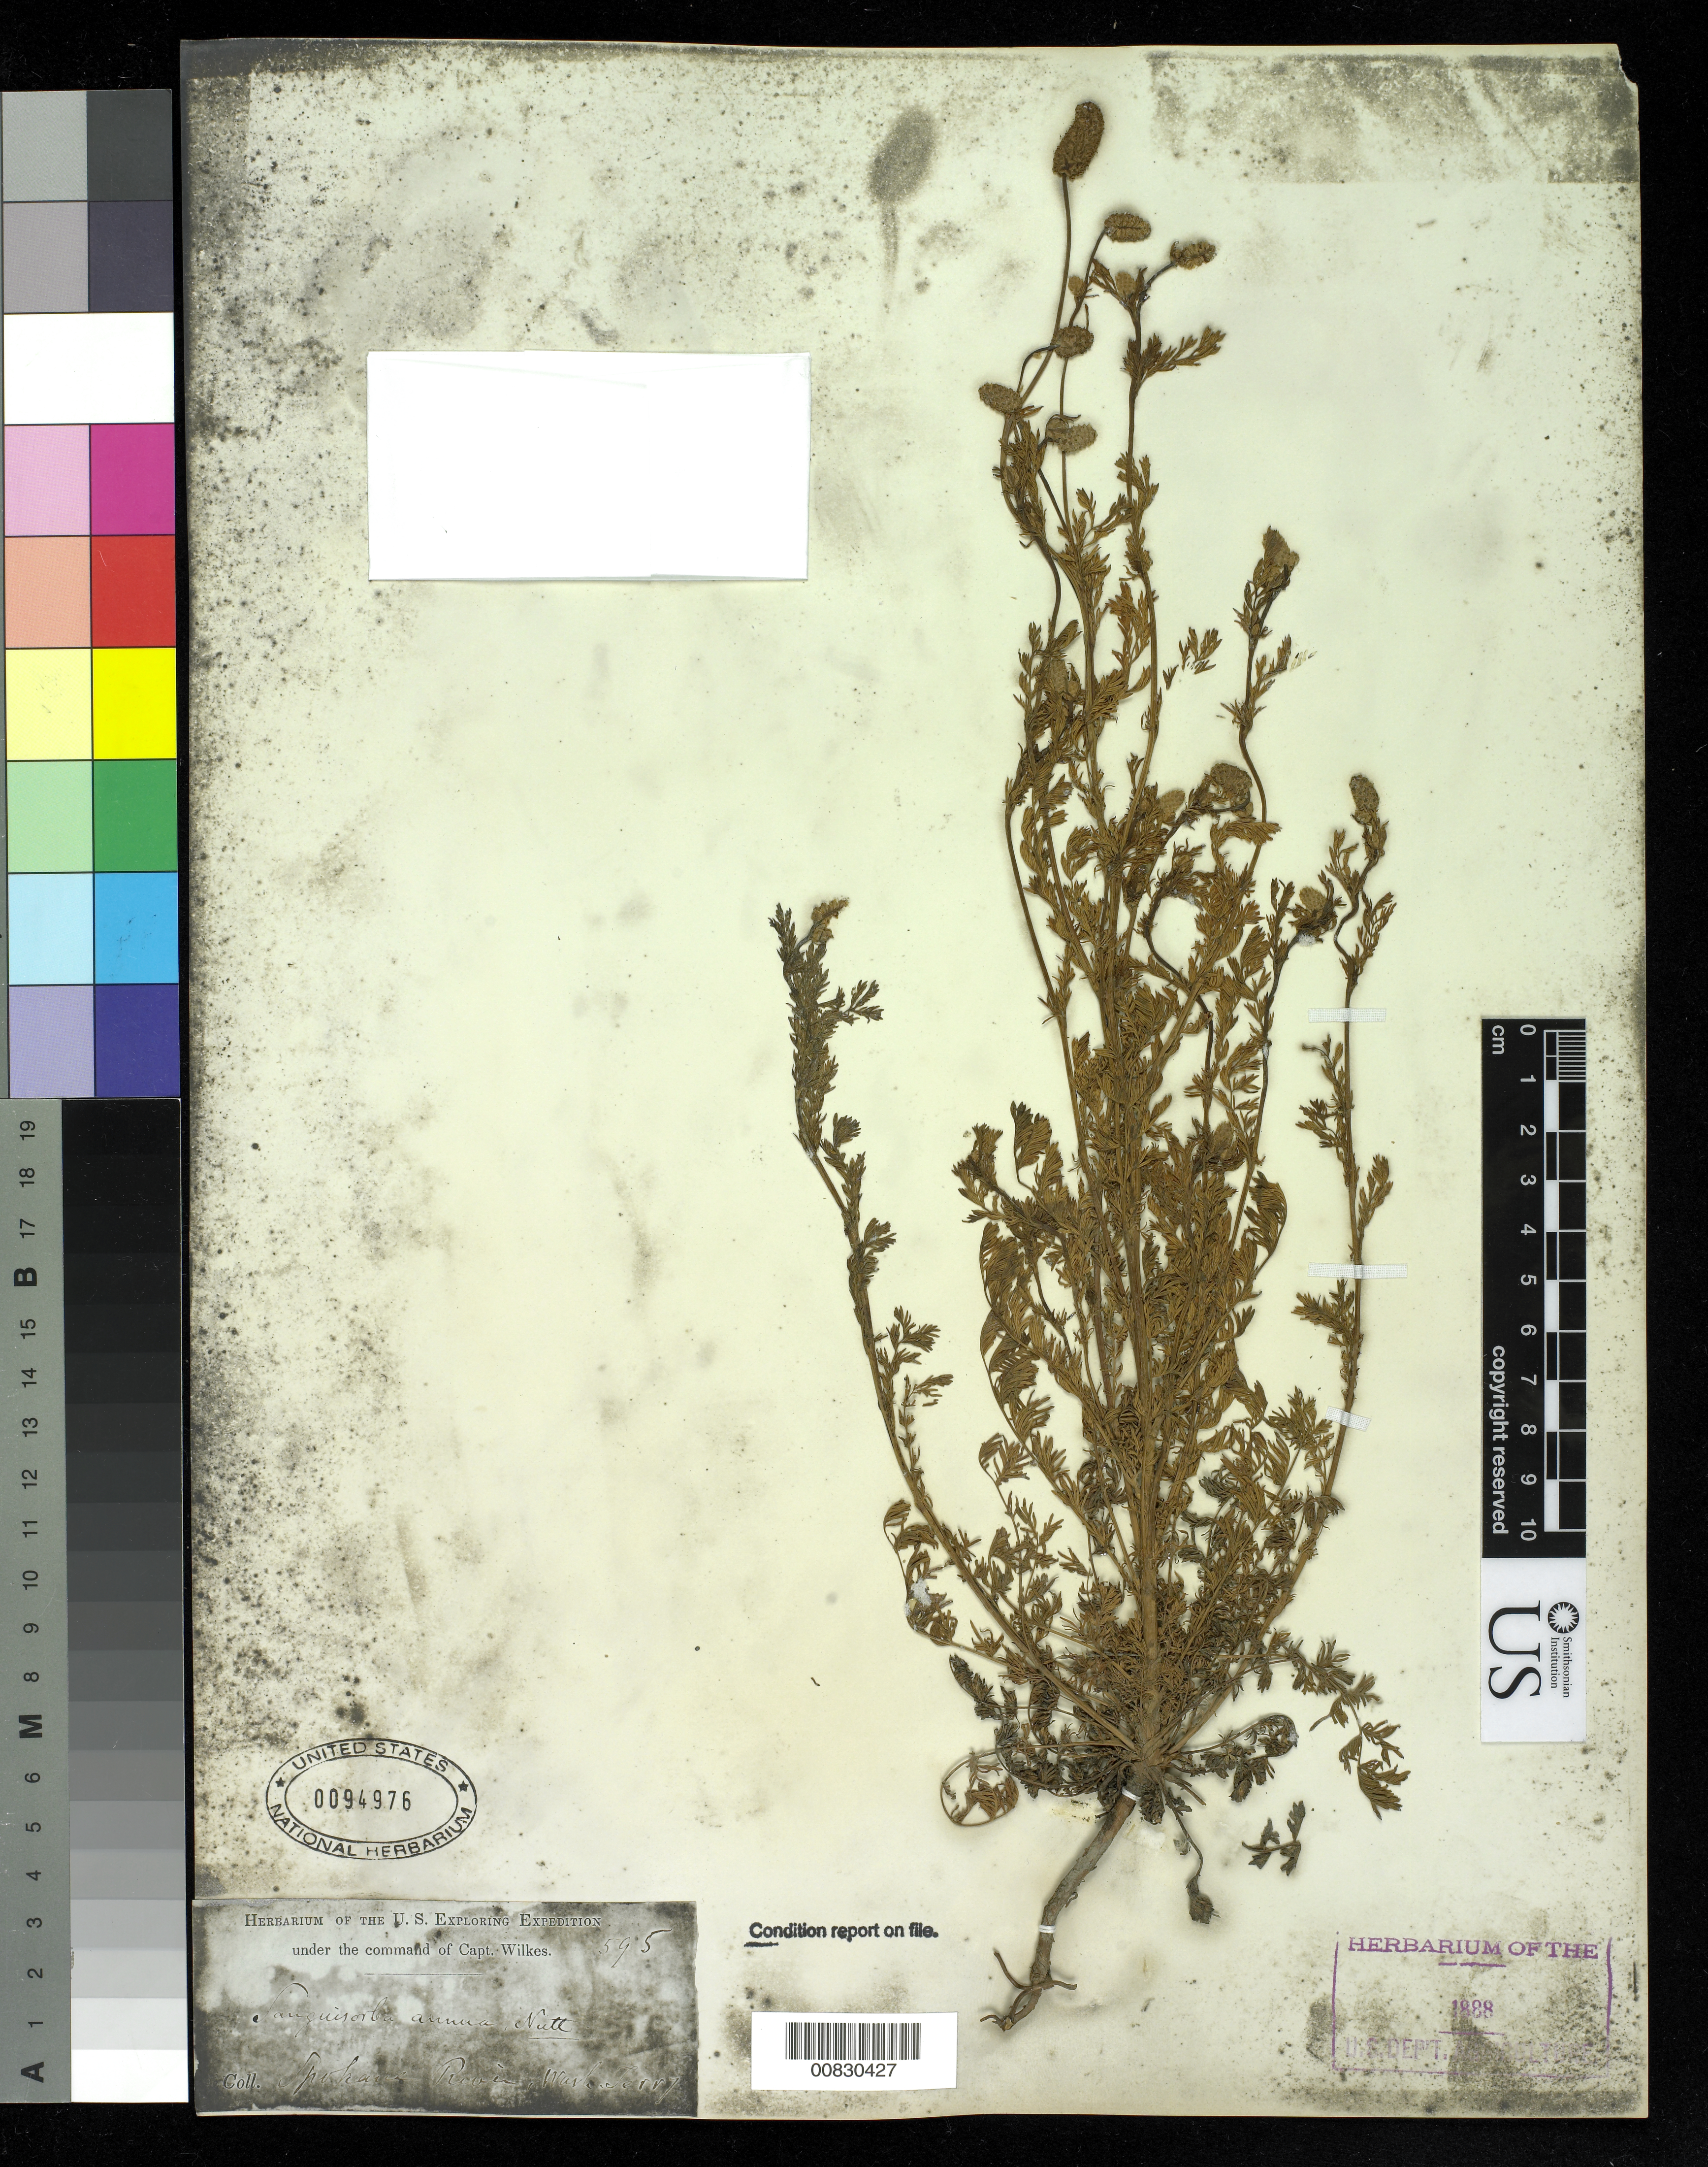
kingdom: Plantae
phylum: Tracheophyta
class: Magnoliopsida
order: Rosales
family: Rosaceae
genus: Sanguisorba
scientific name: Sanguisorba occidentalis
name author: Nutt.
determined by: Strong, Mark T., (BOT), Smithsonian Institution - National Museum of Natural History (UNITED STATES)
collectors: Wilkes Explor. Exped.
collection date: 1838/1842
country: United States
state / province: Washington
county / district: Spokane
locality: Spokane River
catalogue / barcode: US 94976